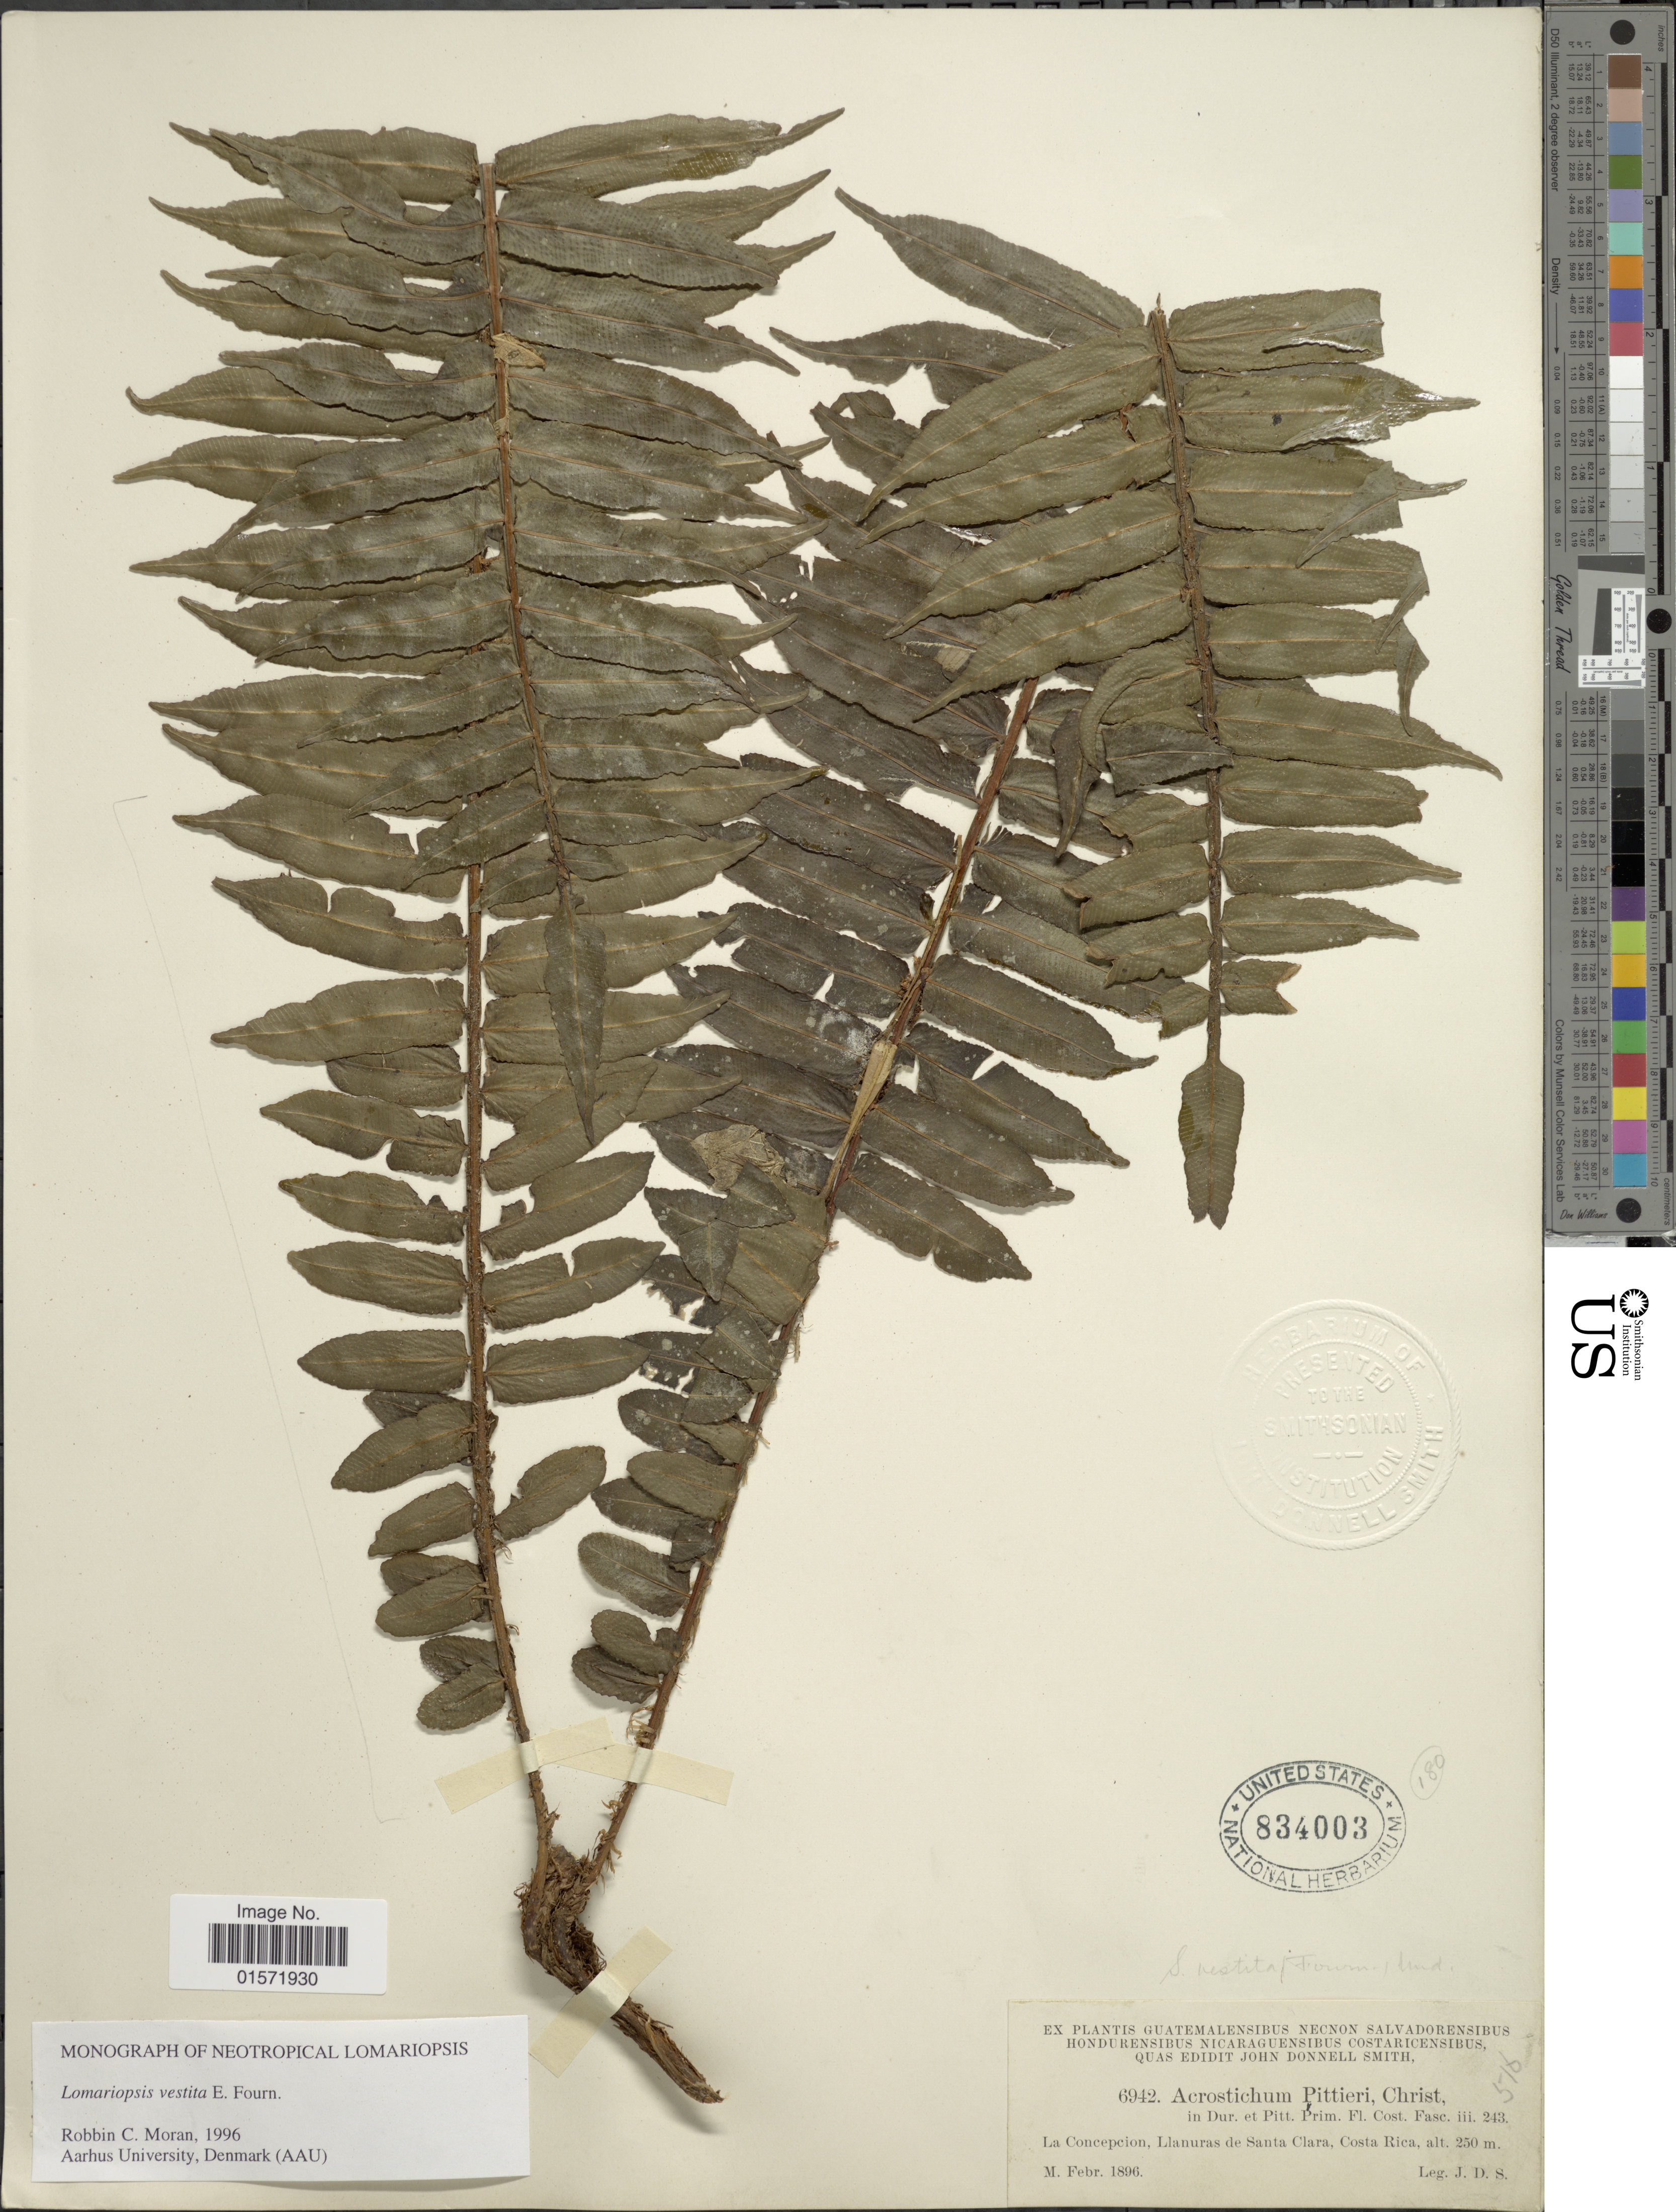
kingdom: Plantae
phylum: Tracheophyta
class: Polypodiopsida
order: Polypodiales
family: Lomariopsidaceae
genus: Lomariopsis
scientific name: Lomariopsis vestita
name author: E. Fourn.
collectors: J. Donnell Smith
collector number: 6942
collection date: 1896-02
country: Costa Rica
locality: La Concepcion, Llanuras de Santa Clara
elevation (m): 250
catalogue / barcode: US 834003